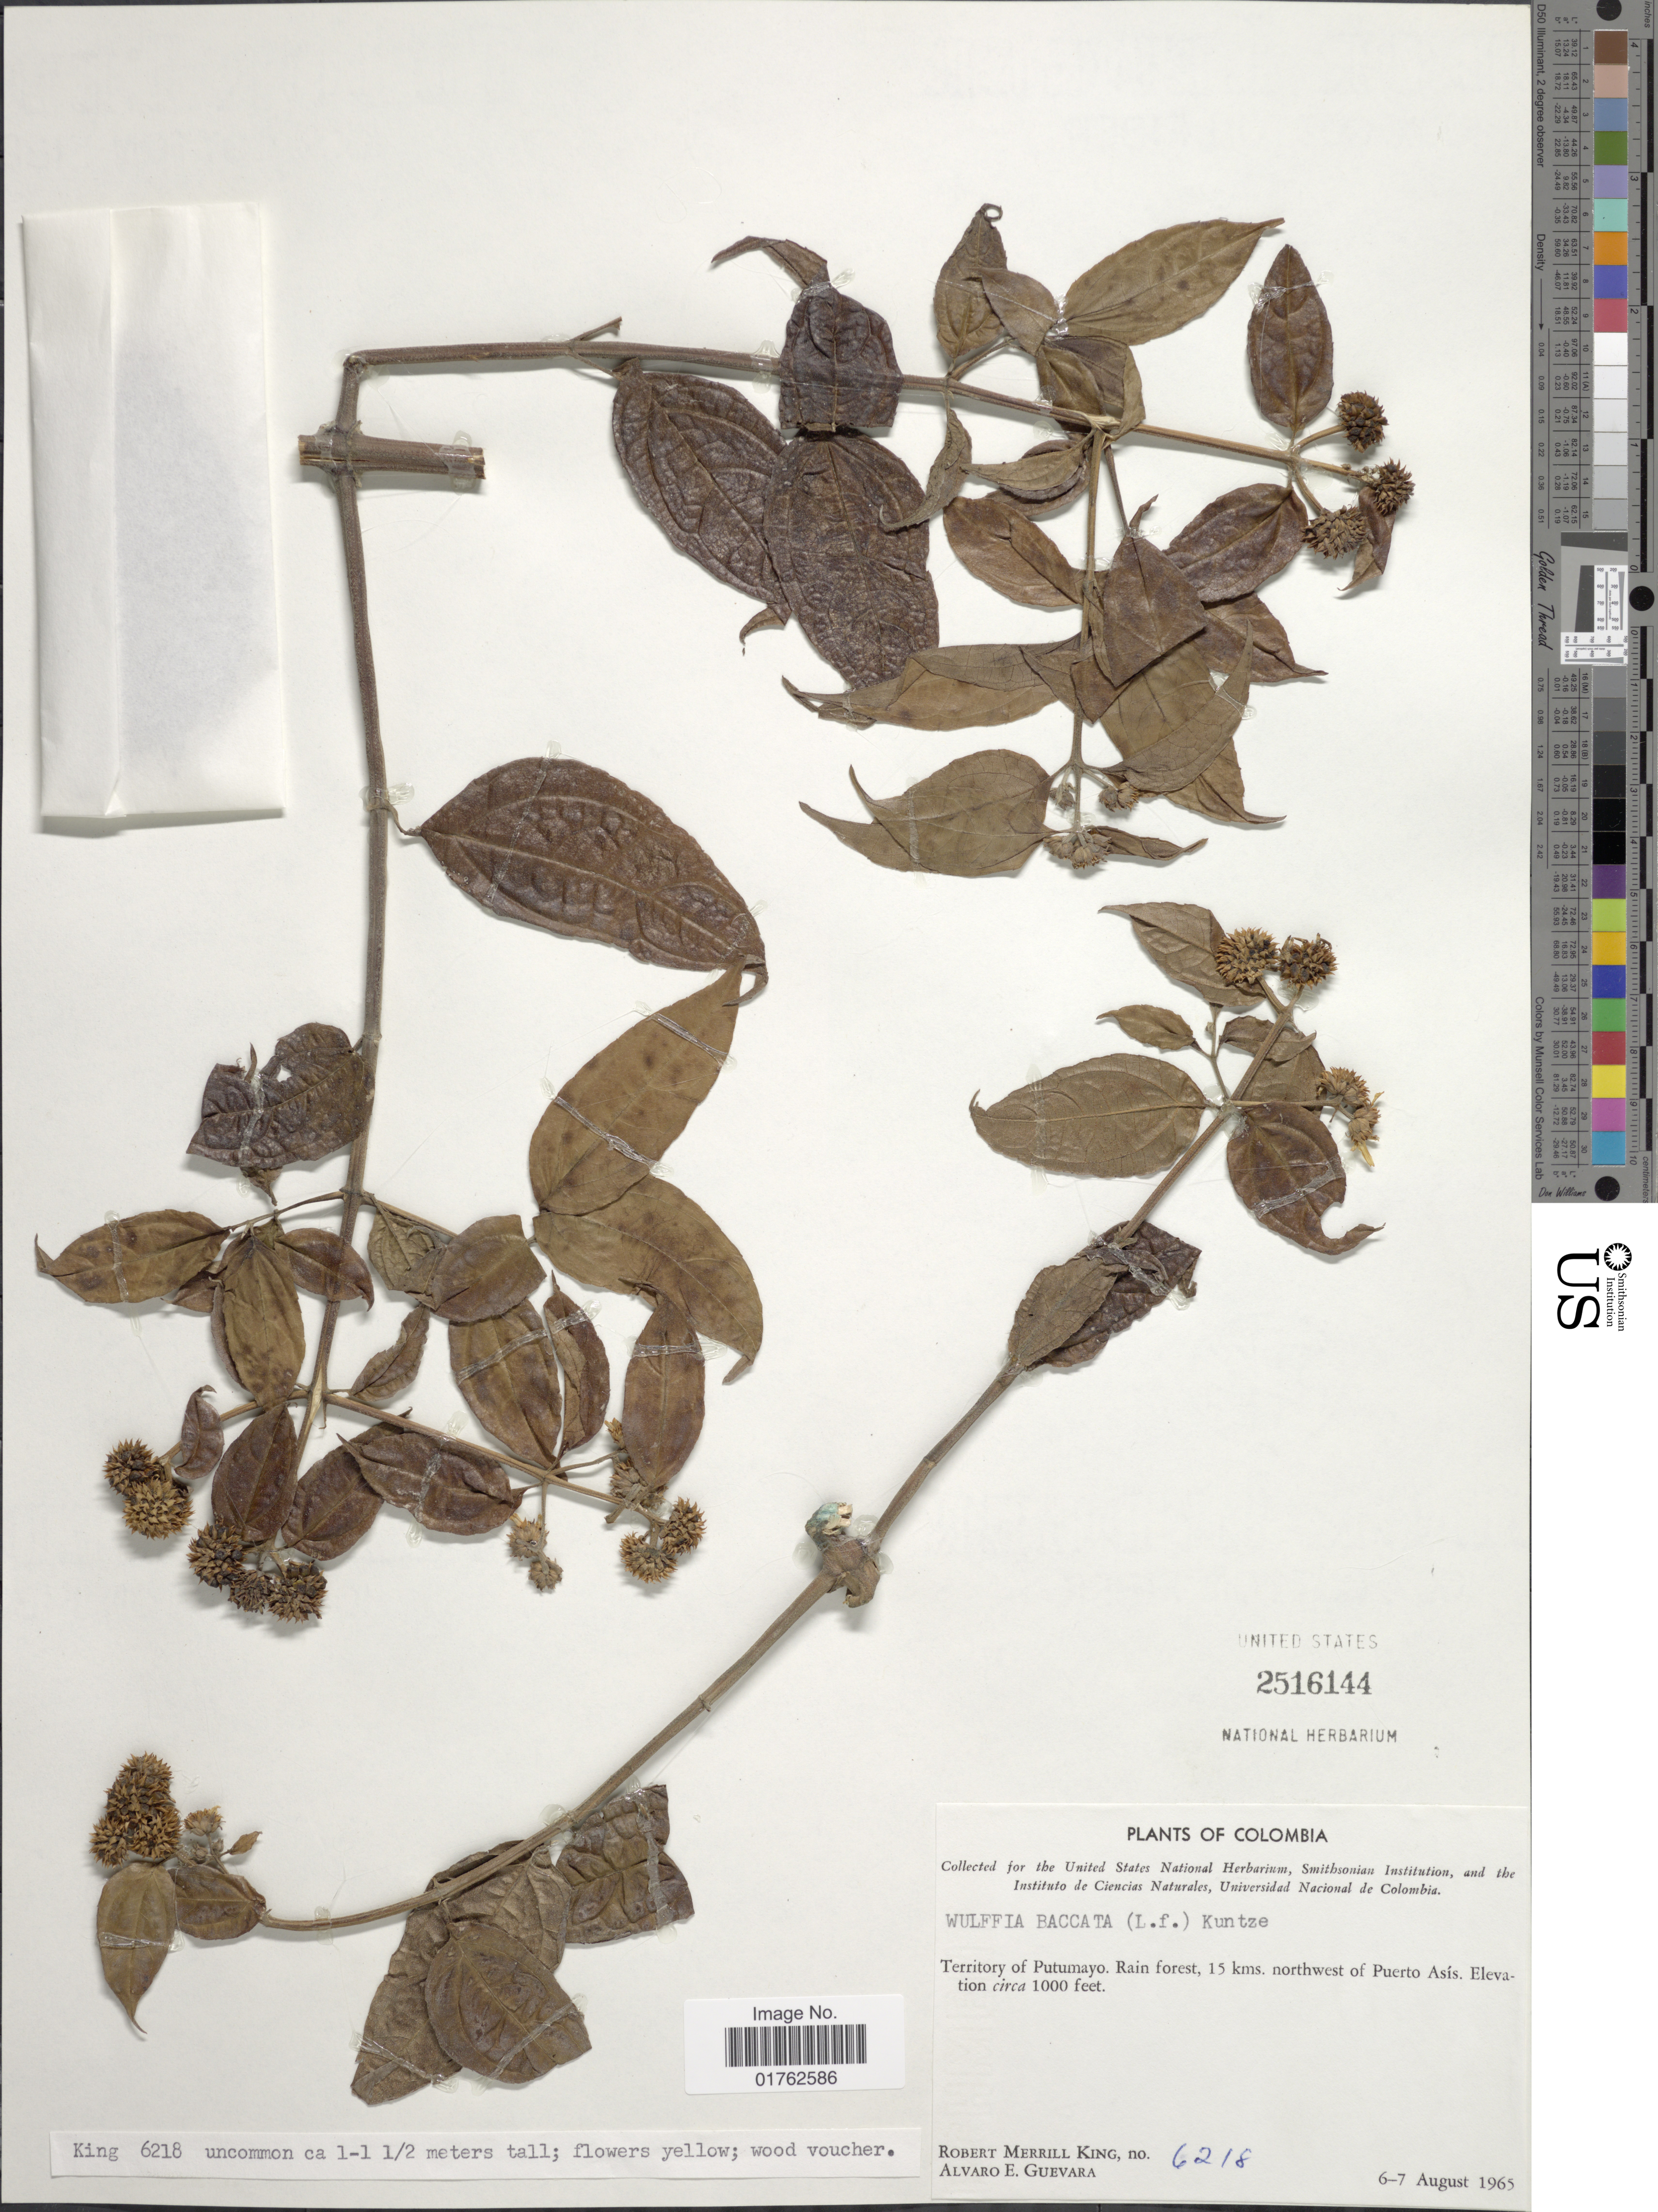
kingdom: Plantae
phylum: Tracheophyta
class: Magnoliopsida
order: Asterales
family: Asteraceae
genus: Wulffia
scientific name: Wulffia baccata var. baccata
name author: (L.) Kuntze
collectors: R. M. King & A. E. Guevara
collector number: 6218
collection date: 1965-08-06/1965-08-07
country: Colombia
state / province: Putumayo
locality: Rain forest, 15 kms. northwest of Puerto asis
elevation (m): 305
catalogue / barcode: US 2516144